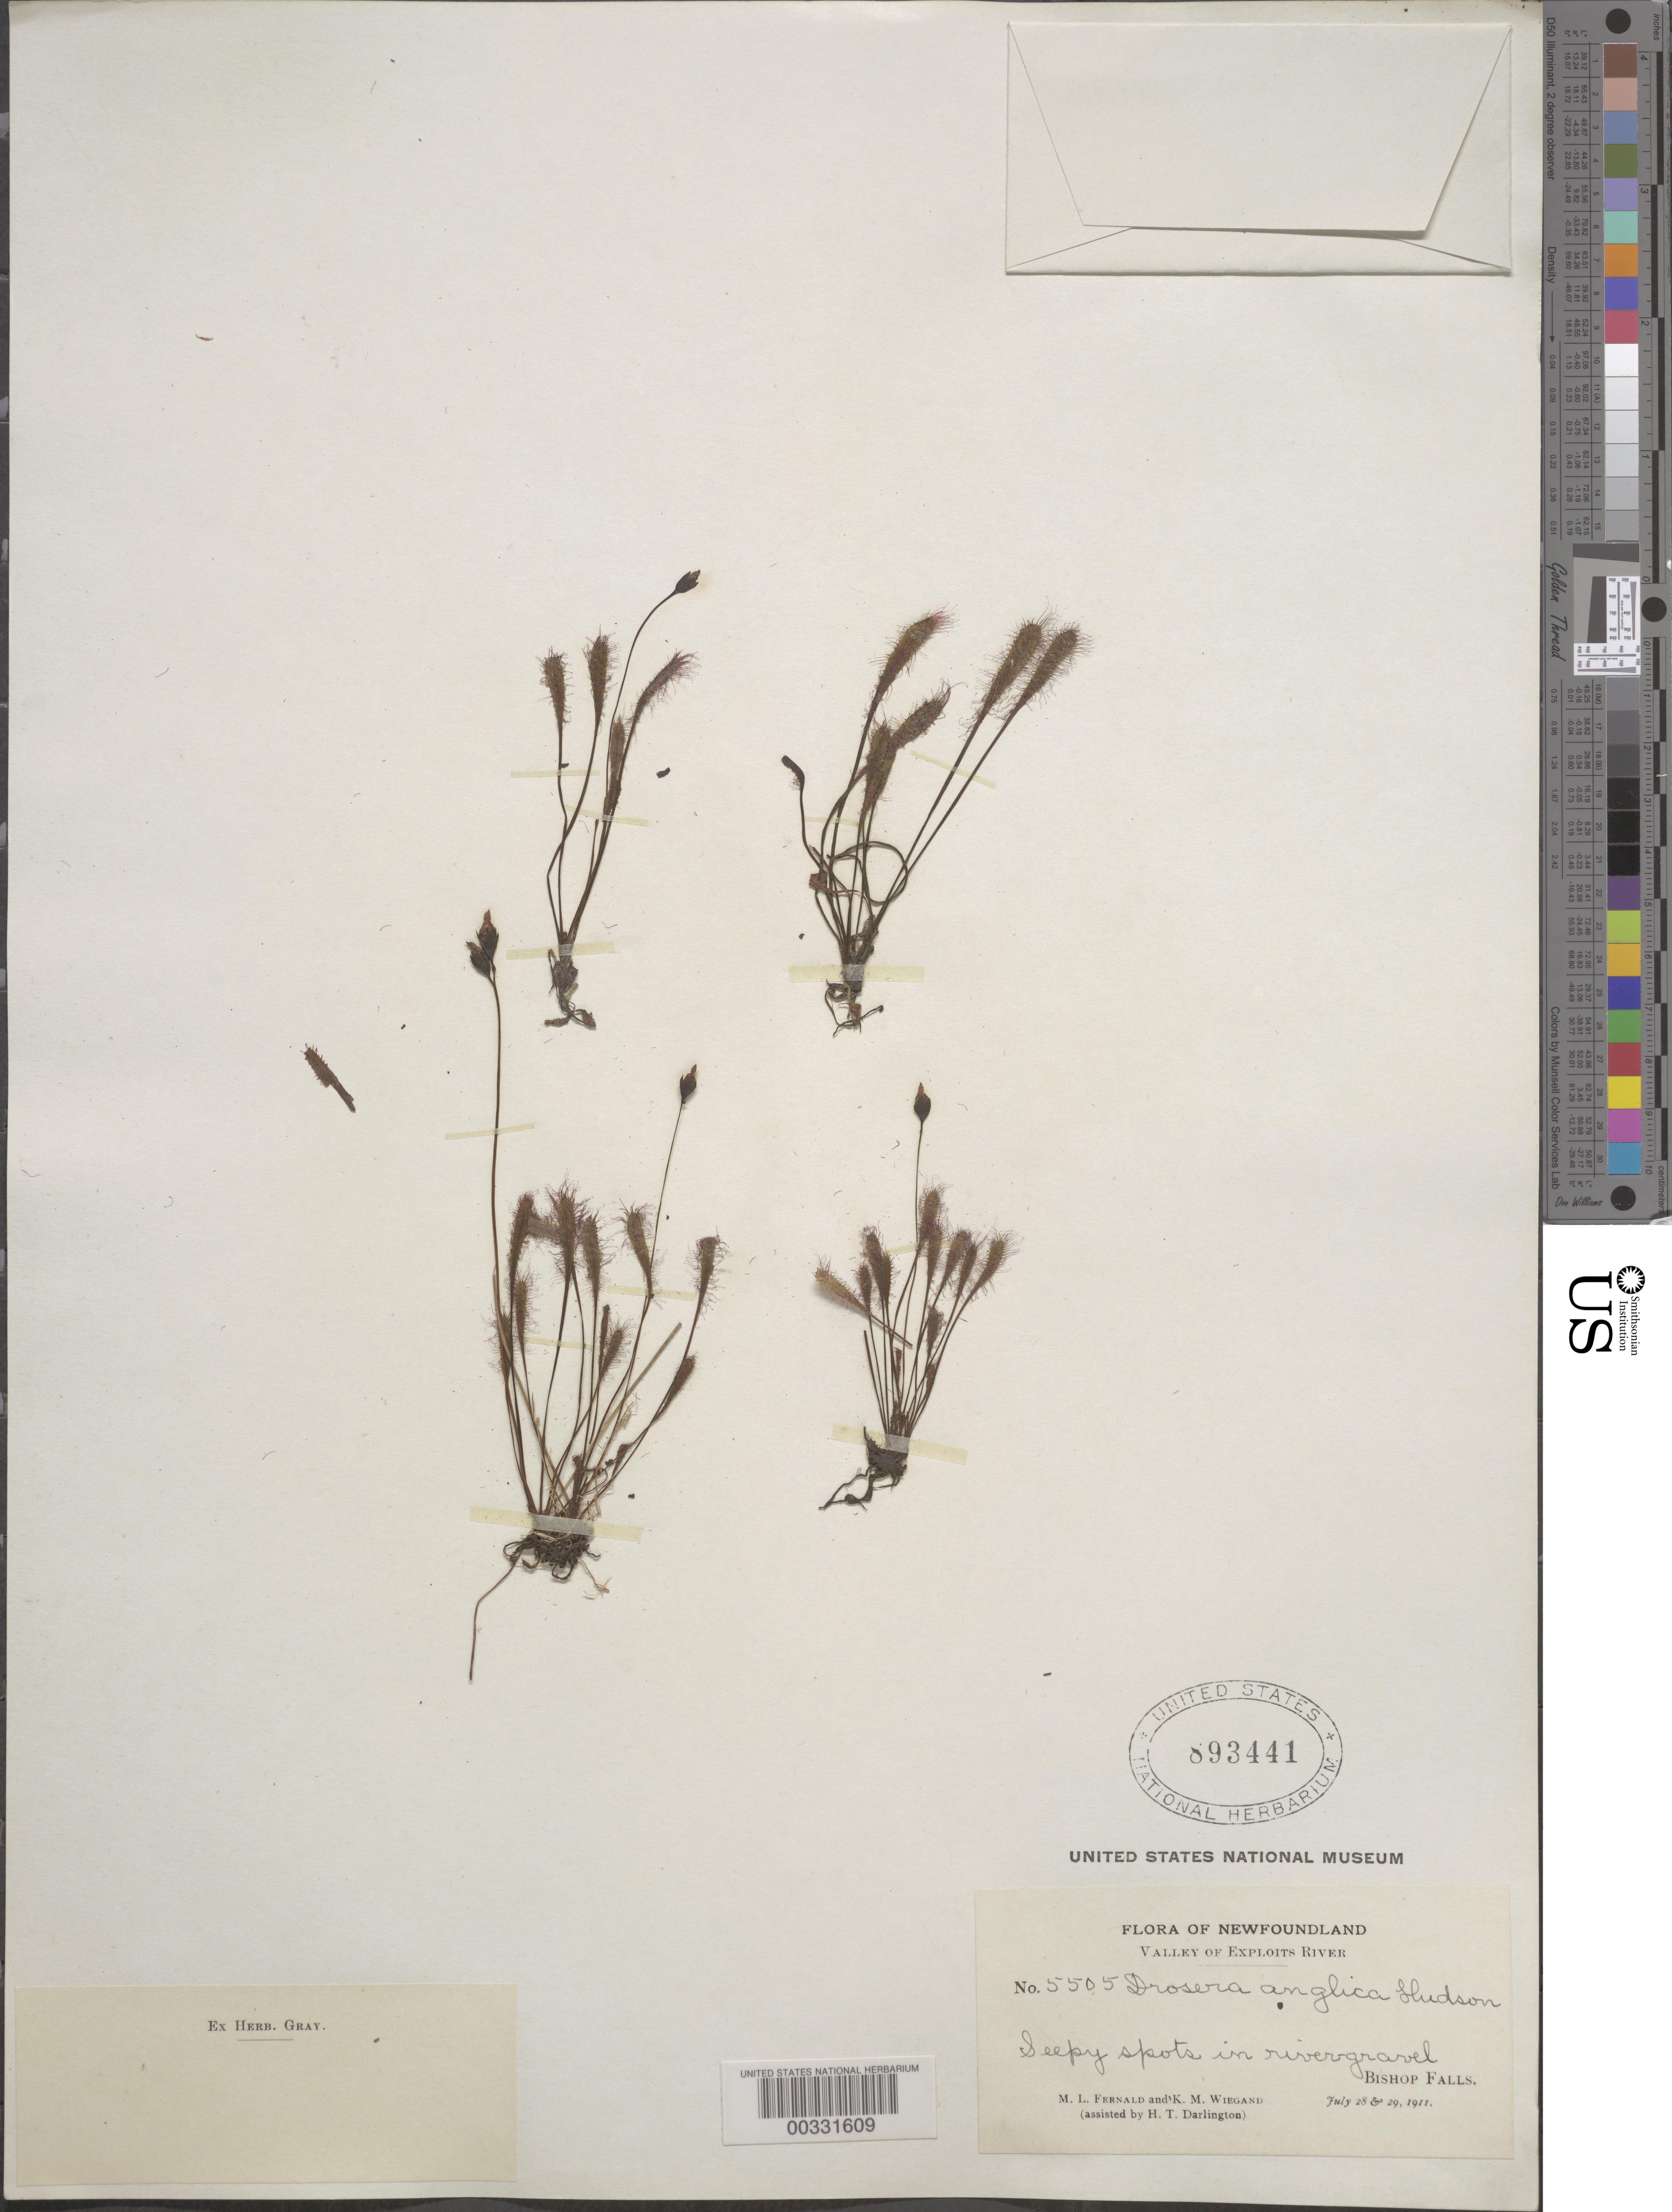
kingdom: Plantae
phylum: Tracheophyta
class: Magnoliopsida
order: Caryophyllales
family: Droseraceae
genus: Drosera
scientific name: Drosera anglica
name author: Huds.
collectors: M. L. Fernald, K. M. Wiegand & H. Darlington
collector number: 5505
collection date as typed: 28 Jul 1911 and 29 Jul 1911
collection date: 1911-07-28,1911-07-29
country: Canada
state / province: Newfoundland and Labrador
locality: Valley of Exploits River, Bishop Falls.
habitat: Seepy spots in river gravel.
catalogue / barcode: US 893441